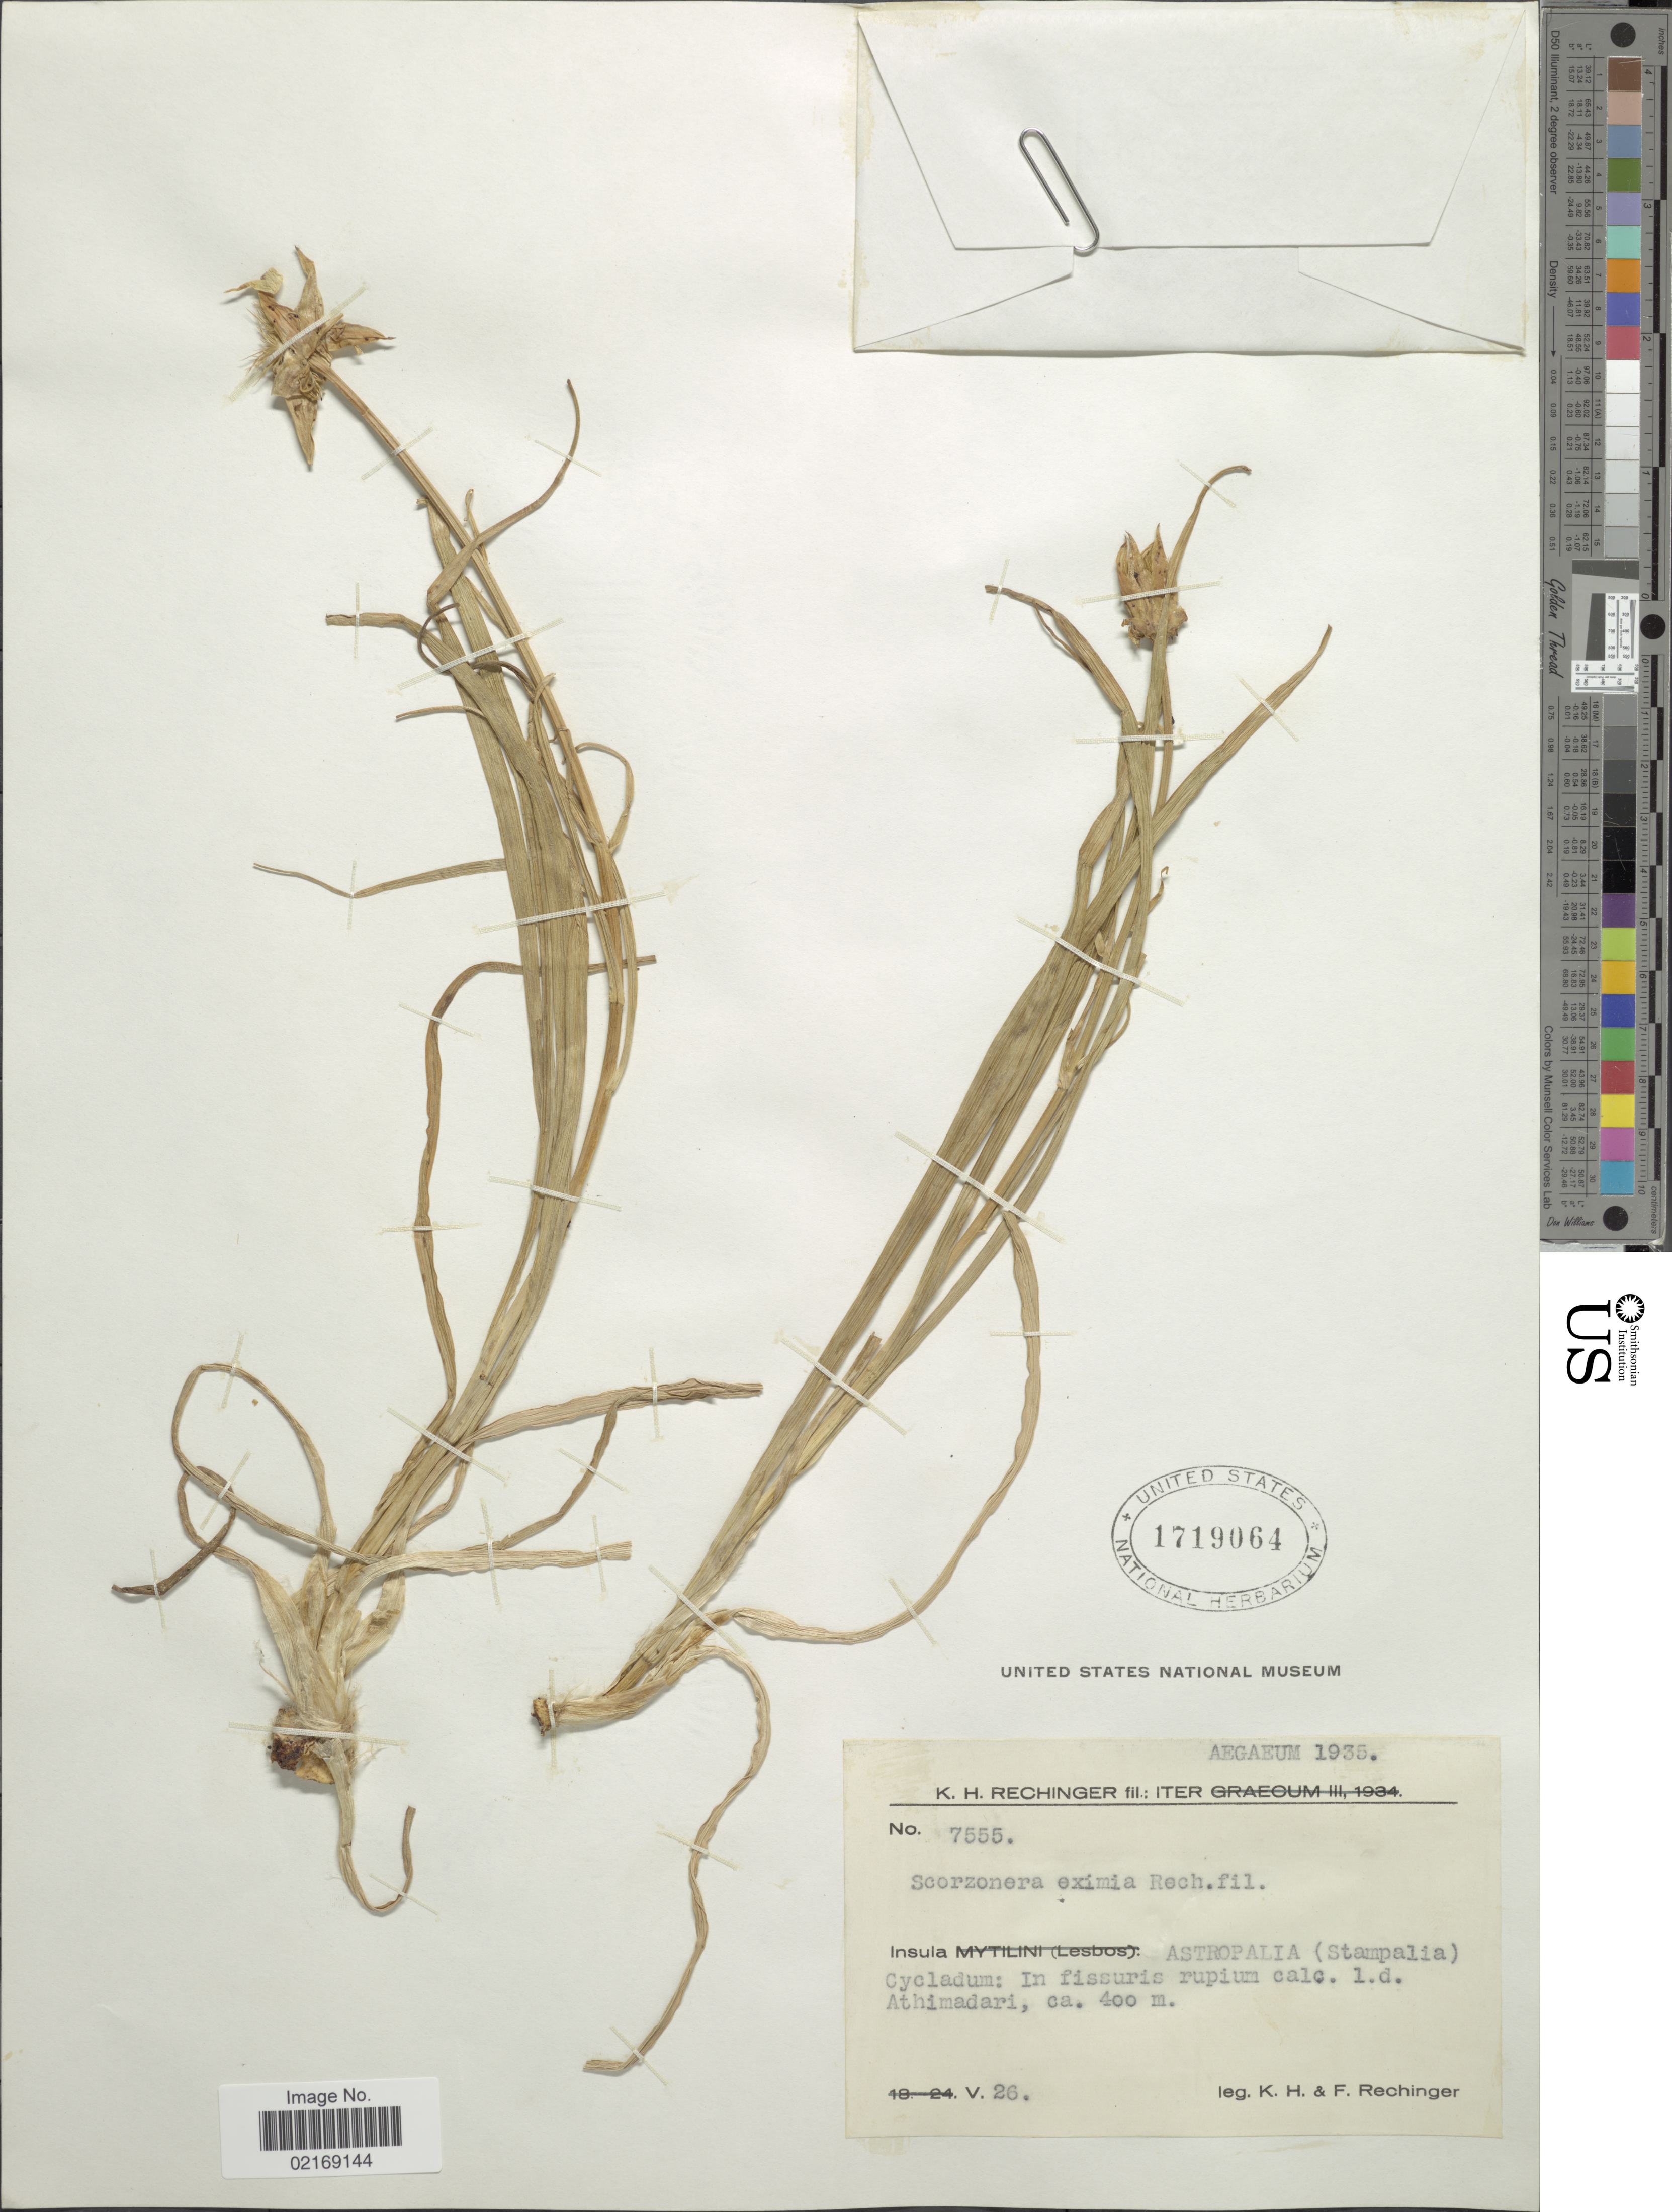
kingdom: Plantae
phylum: Tracheophyta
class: Magnoliopsida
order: Asterales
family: Asteraceae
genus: Scorzonera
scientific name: Scorzonera araneosa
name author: Sm.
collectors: K. H. Rechinger & F. Rechinger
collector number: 7555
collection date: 1935-05-26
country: Greece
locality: Aegaeum. Insula Astropalia (Stampalia) Cycladum: In fissuris rupium calc. 1.d. Athimadari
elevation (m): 400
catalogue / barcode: US 1719064